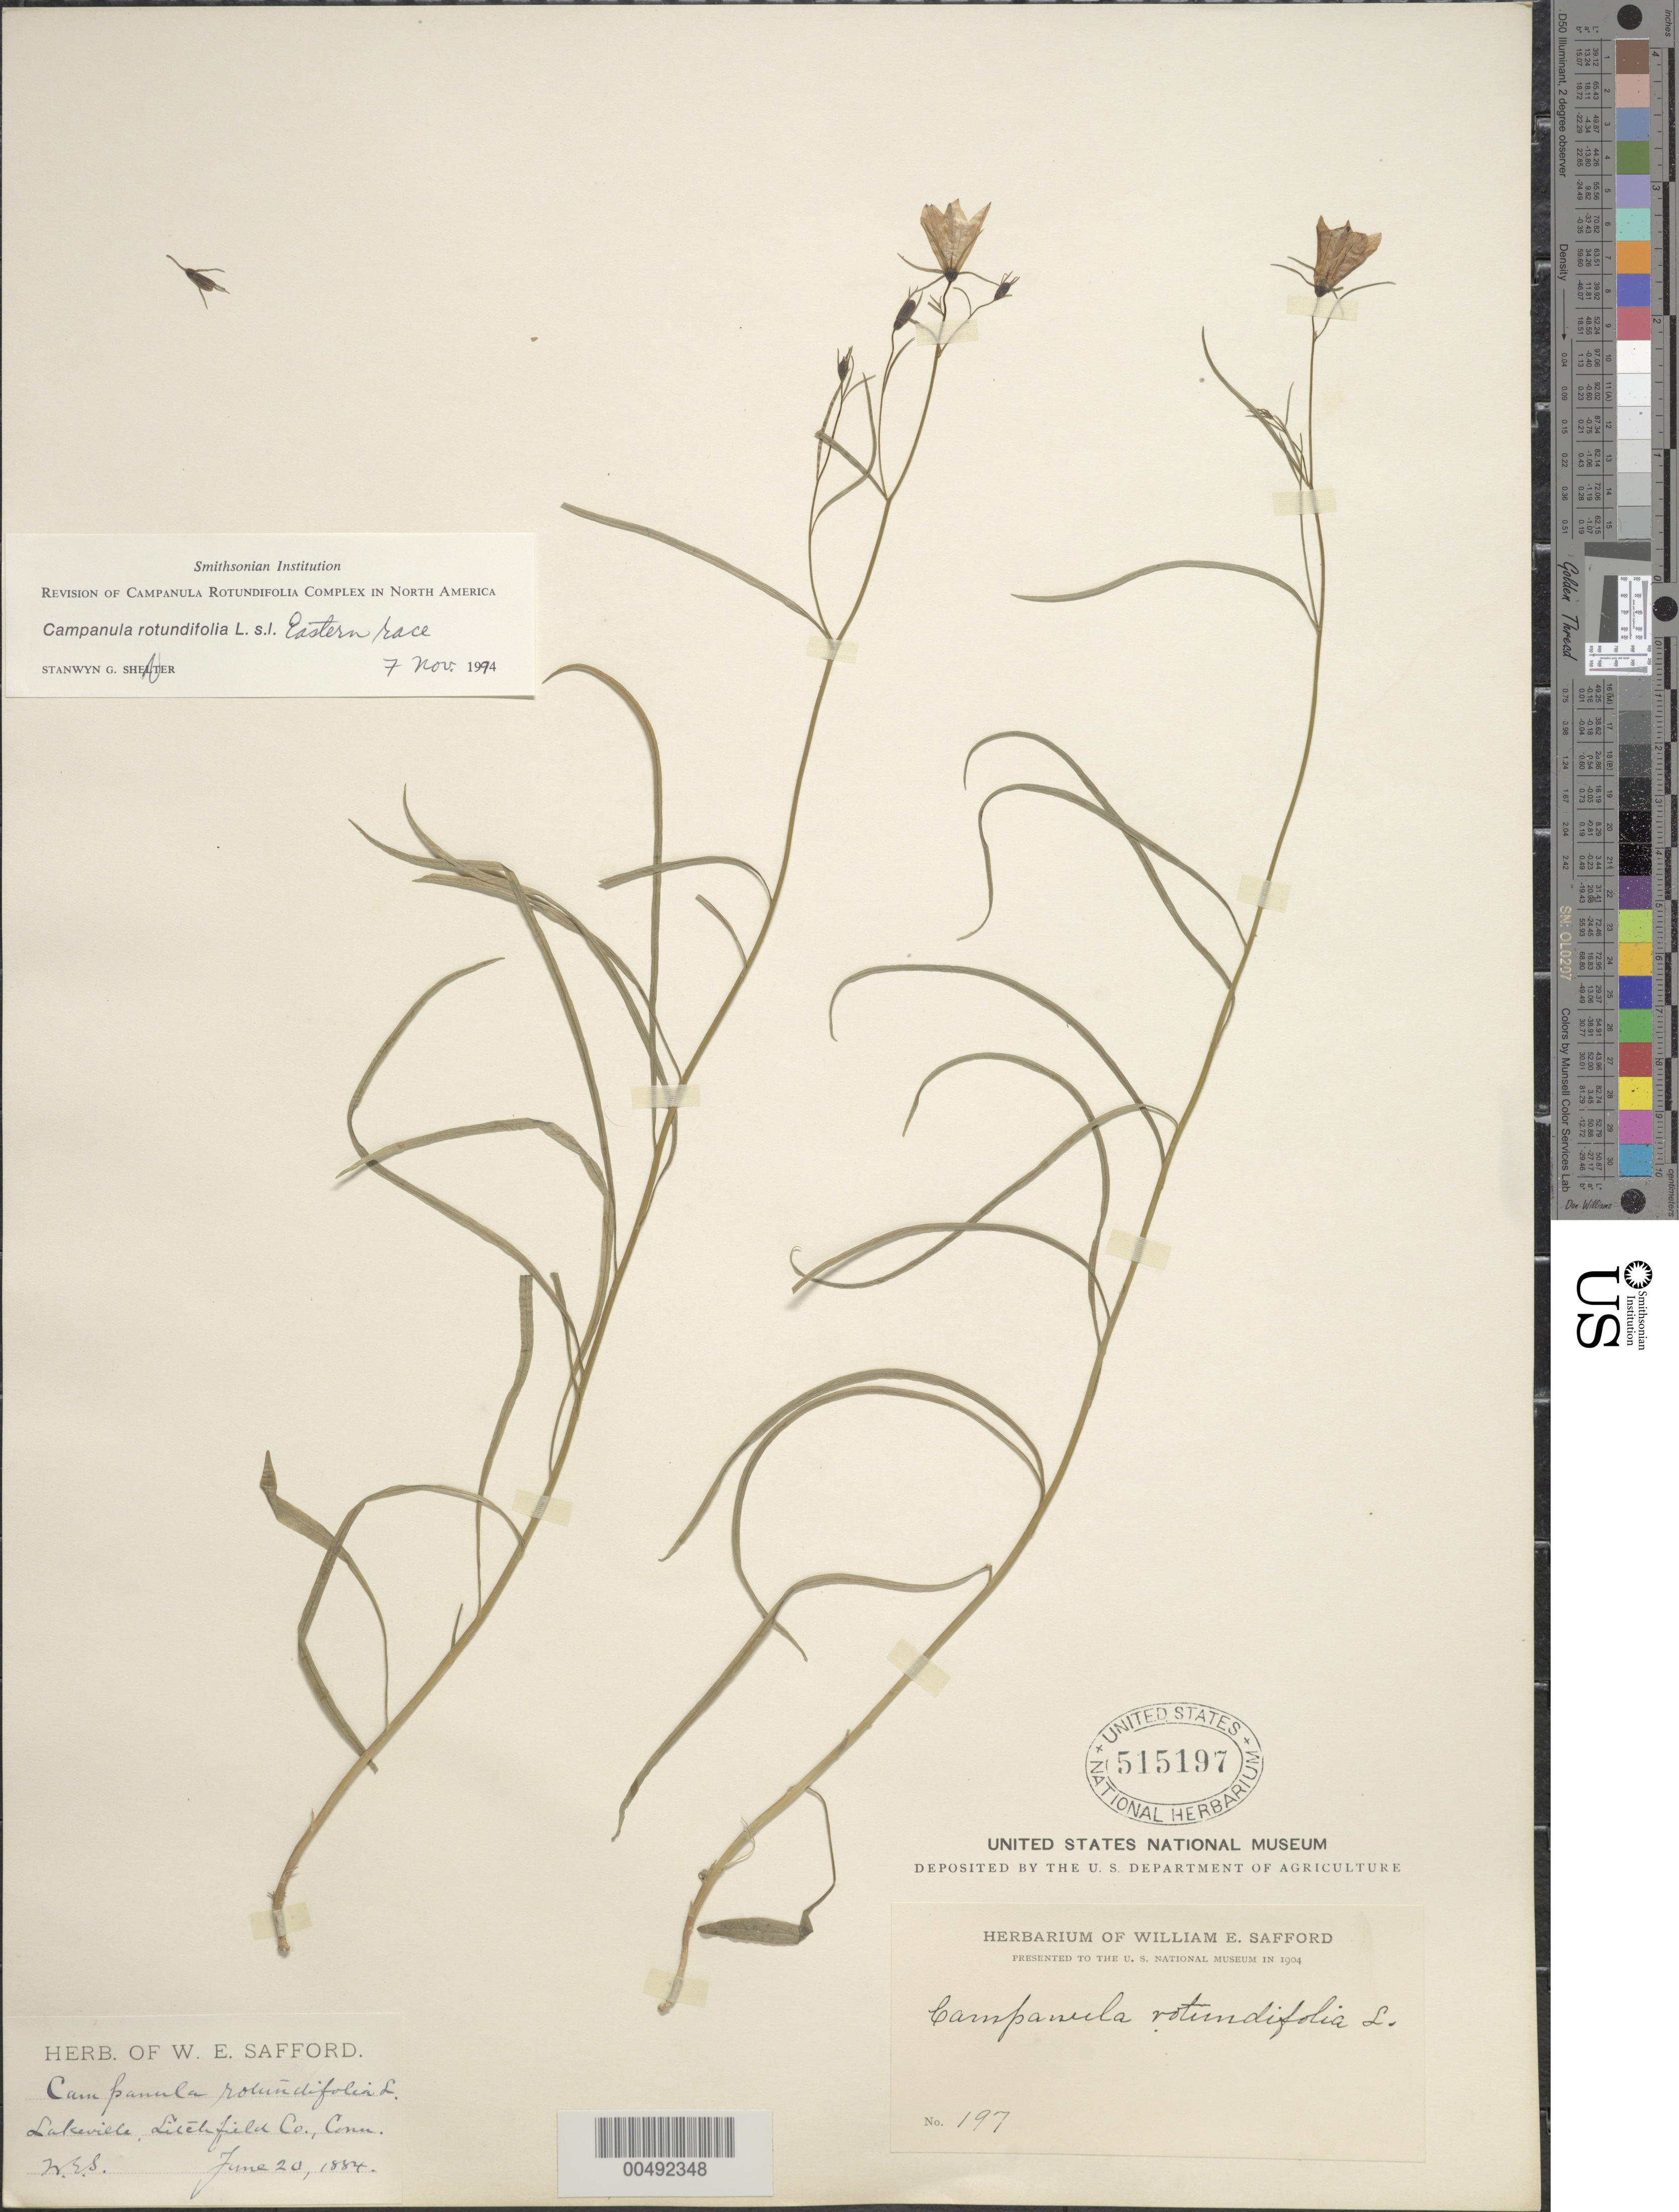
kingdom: Plantae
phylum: Tracheophyta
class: Magnoliopsida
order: Asterales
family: Campanulaceae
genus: Campanula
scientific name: Campanula rotundifolia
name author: L.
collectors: W. E. Safford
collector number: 197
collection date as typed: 20 Jun 1884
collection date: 1884-06-20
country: United States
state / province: Connecticut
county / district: Litchfield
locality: Lakeville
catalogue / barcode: US 515197